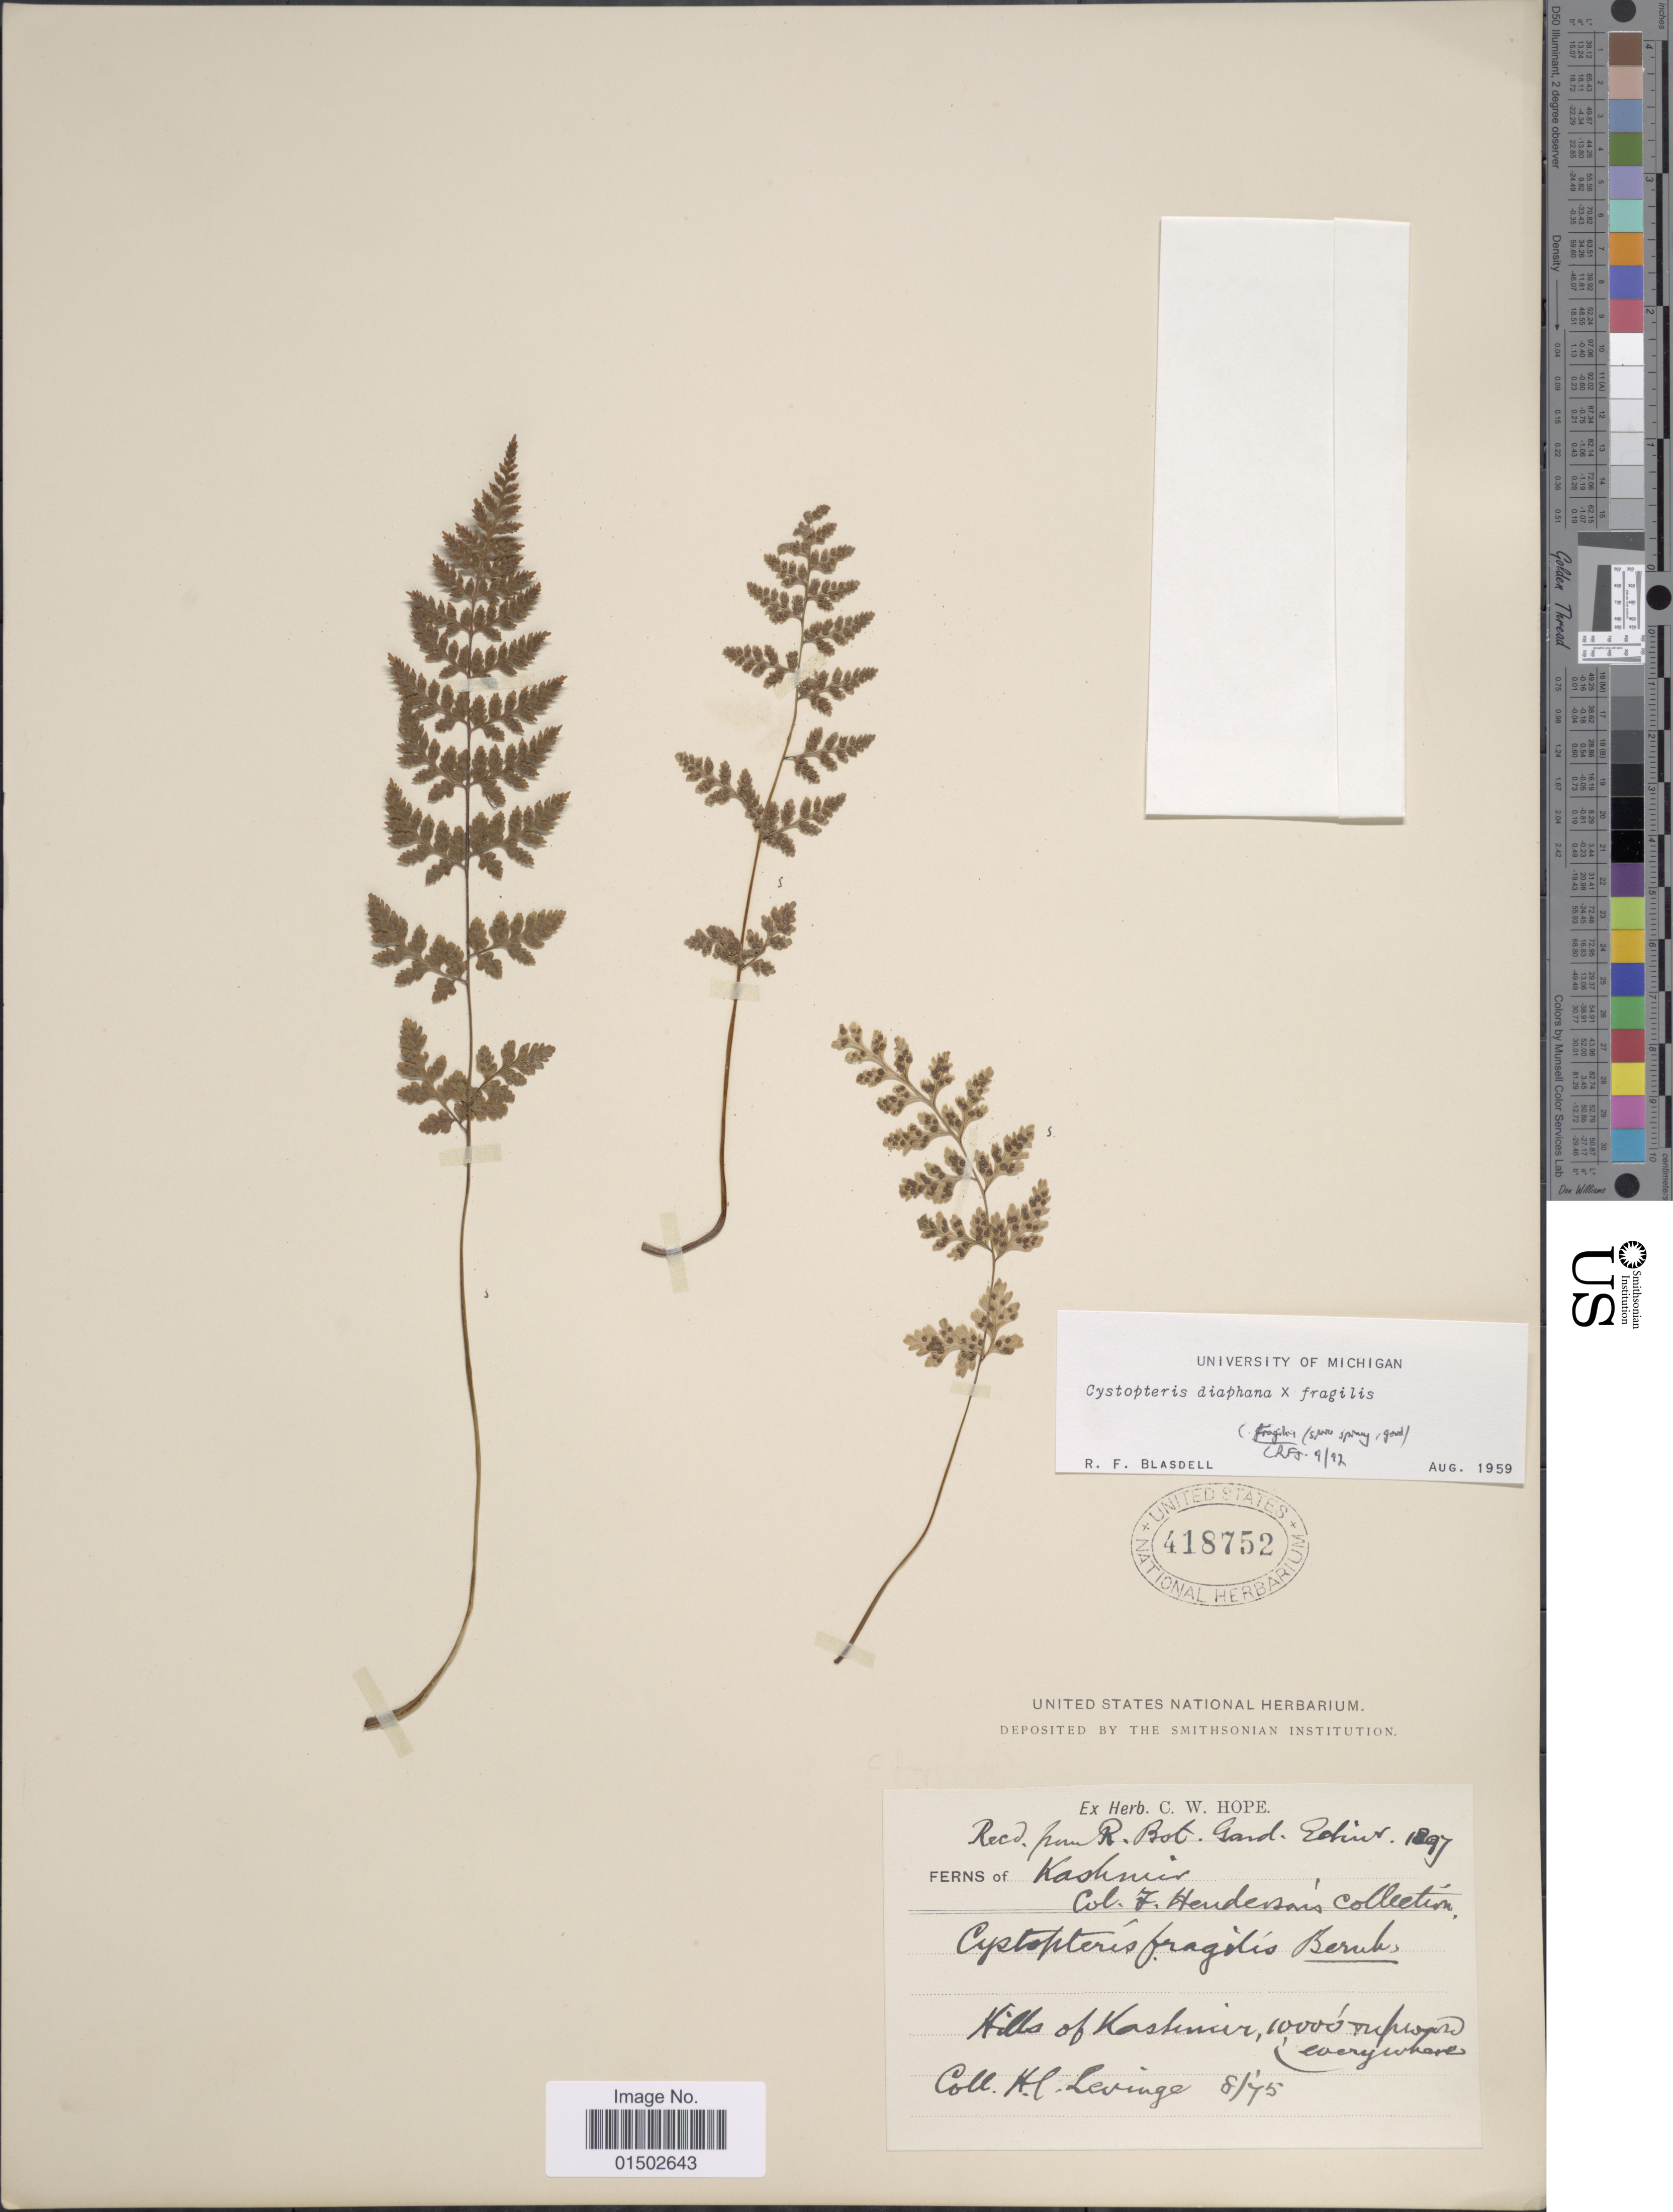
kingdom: Plantae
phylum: Tracheophyta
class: Polypodiopsida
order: Polypodiales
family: Cystopteridaceae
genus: Cystopteris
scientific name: Cystopteris fragilis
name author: (L.) Bernh.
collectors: H. Levinge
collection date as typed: Transcribed d/m/y: /8/75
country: India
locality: Hills of Kashmir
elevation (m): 3048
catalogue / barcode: US 418752